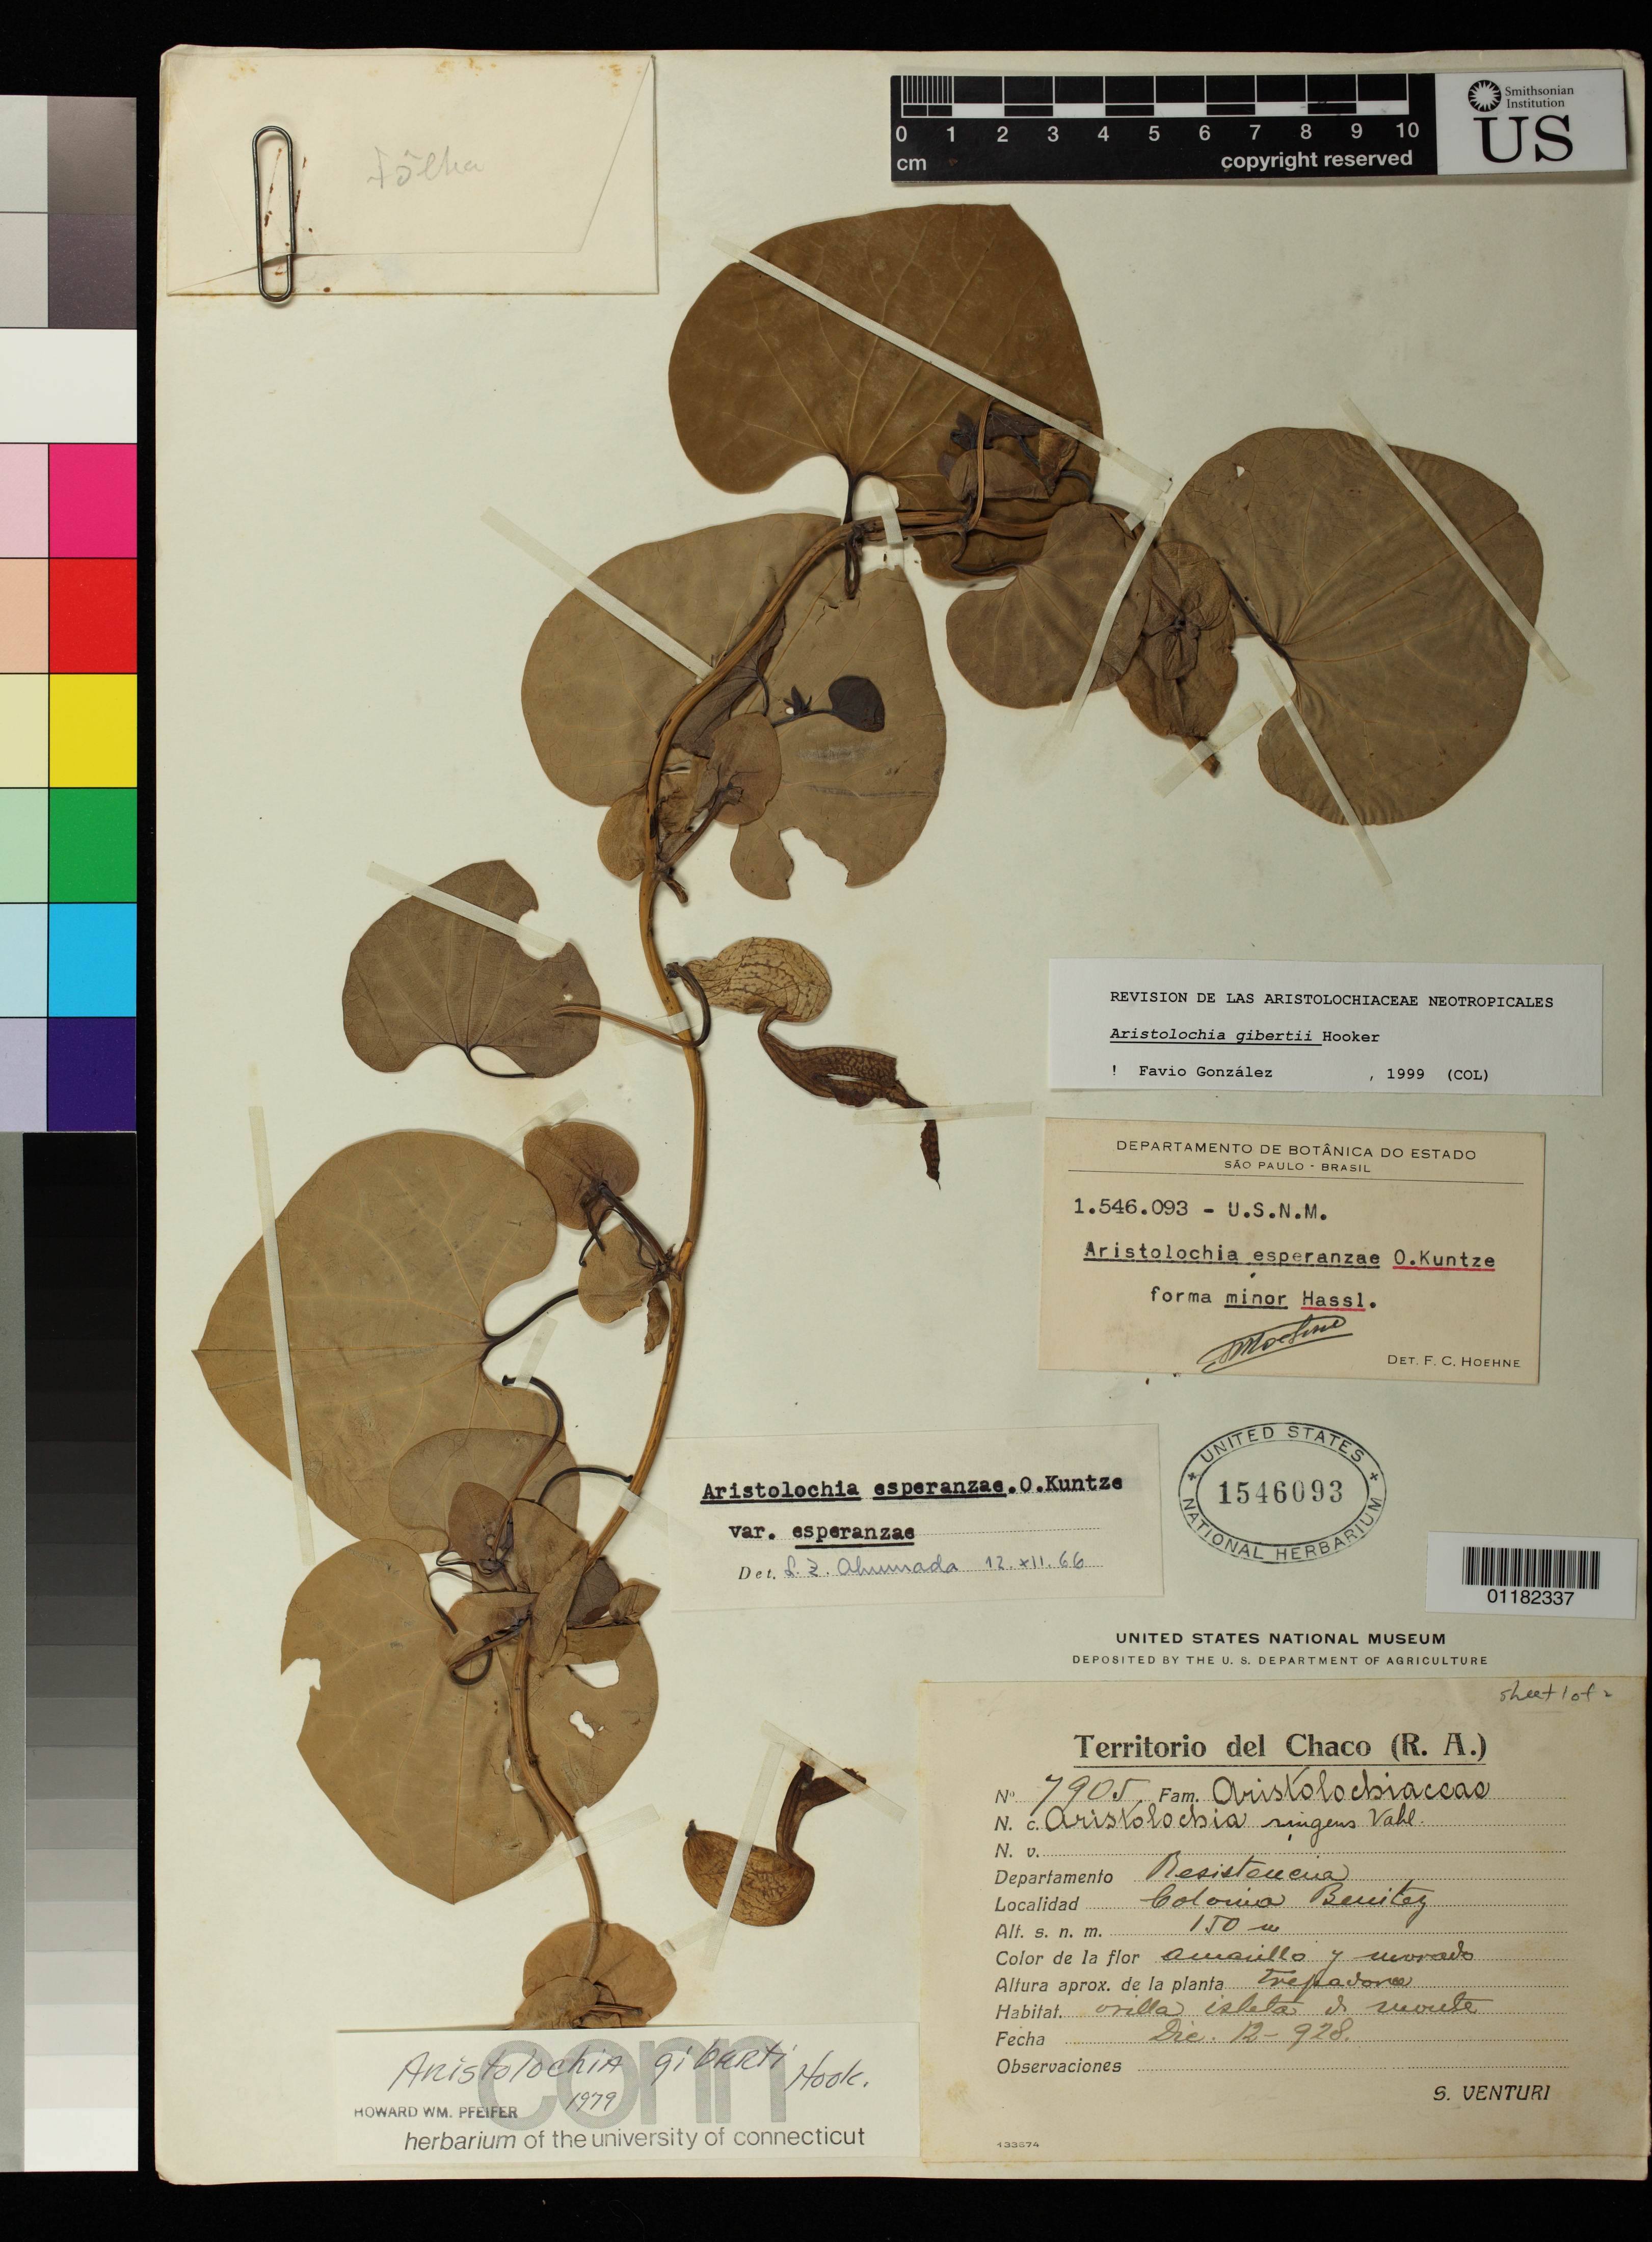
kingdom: Plantae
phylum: Tracheophyta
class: Magnoliopsida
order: Piperales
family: Aristolochiaceae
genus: Aristolochia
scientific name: Aristolochia gibertii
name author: Hook.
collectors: S. Venturi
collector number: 7905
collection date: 1928-12-12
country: Argentina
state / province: Chaco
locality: Departamento: Resistencia Colonia Benitez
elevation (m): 150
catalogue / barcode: US 1546093